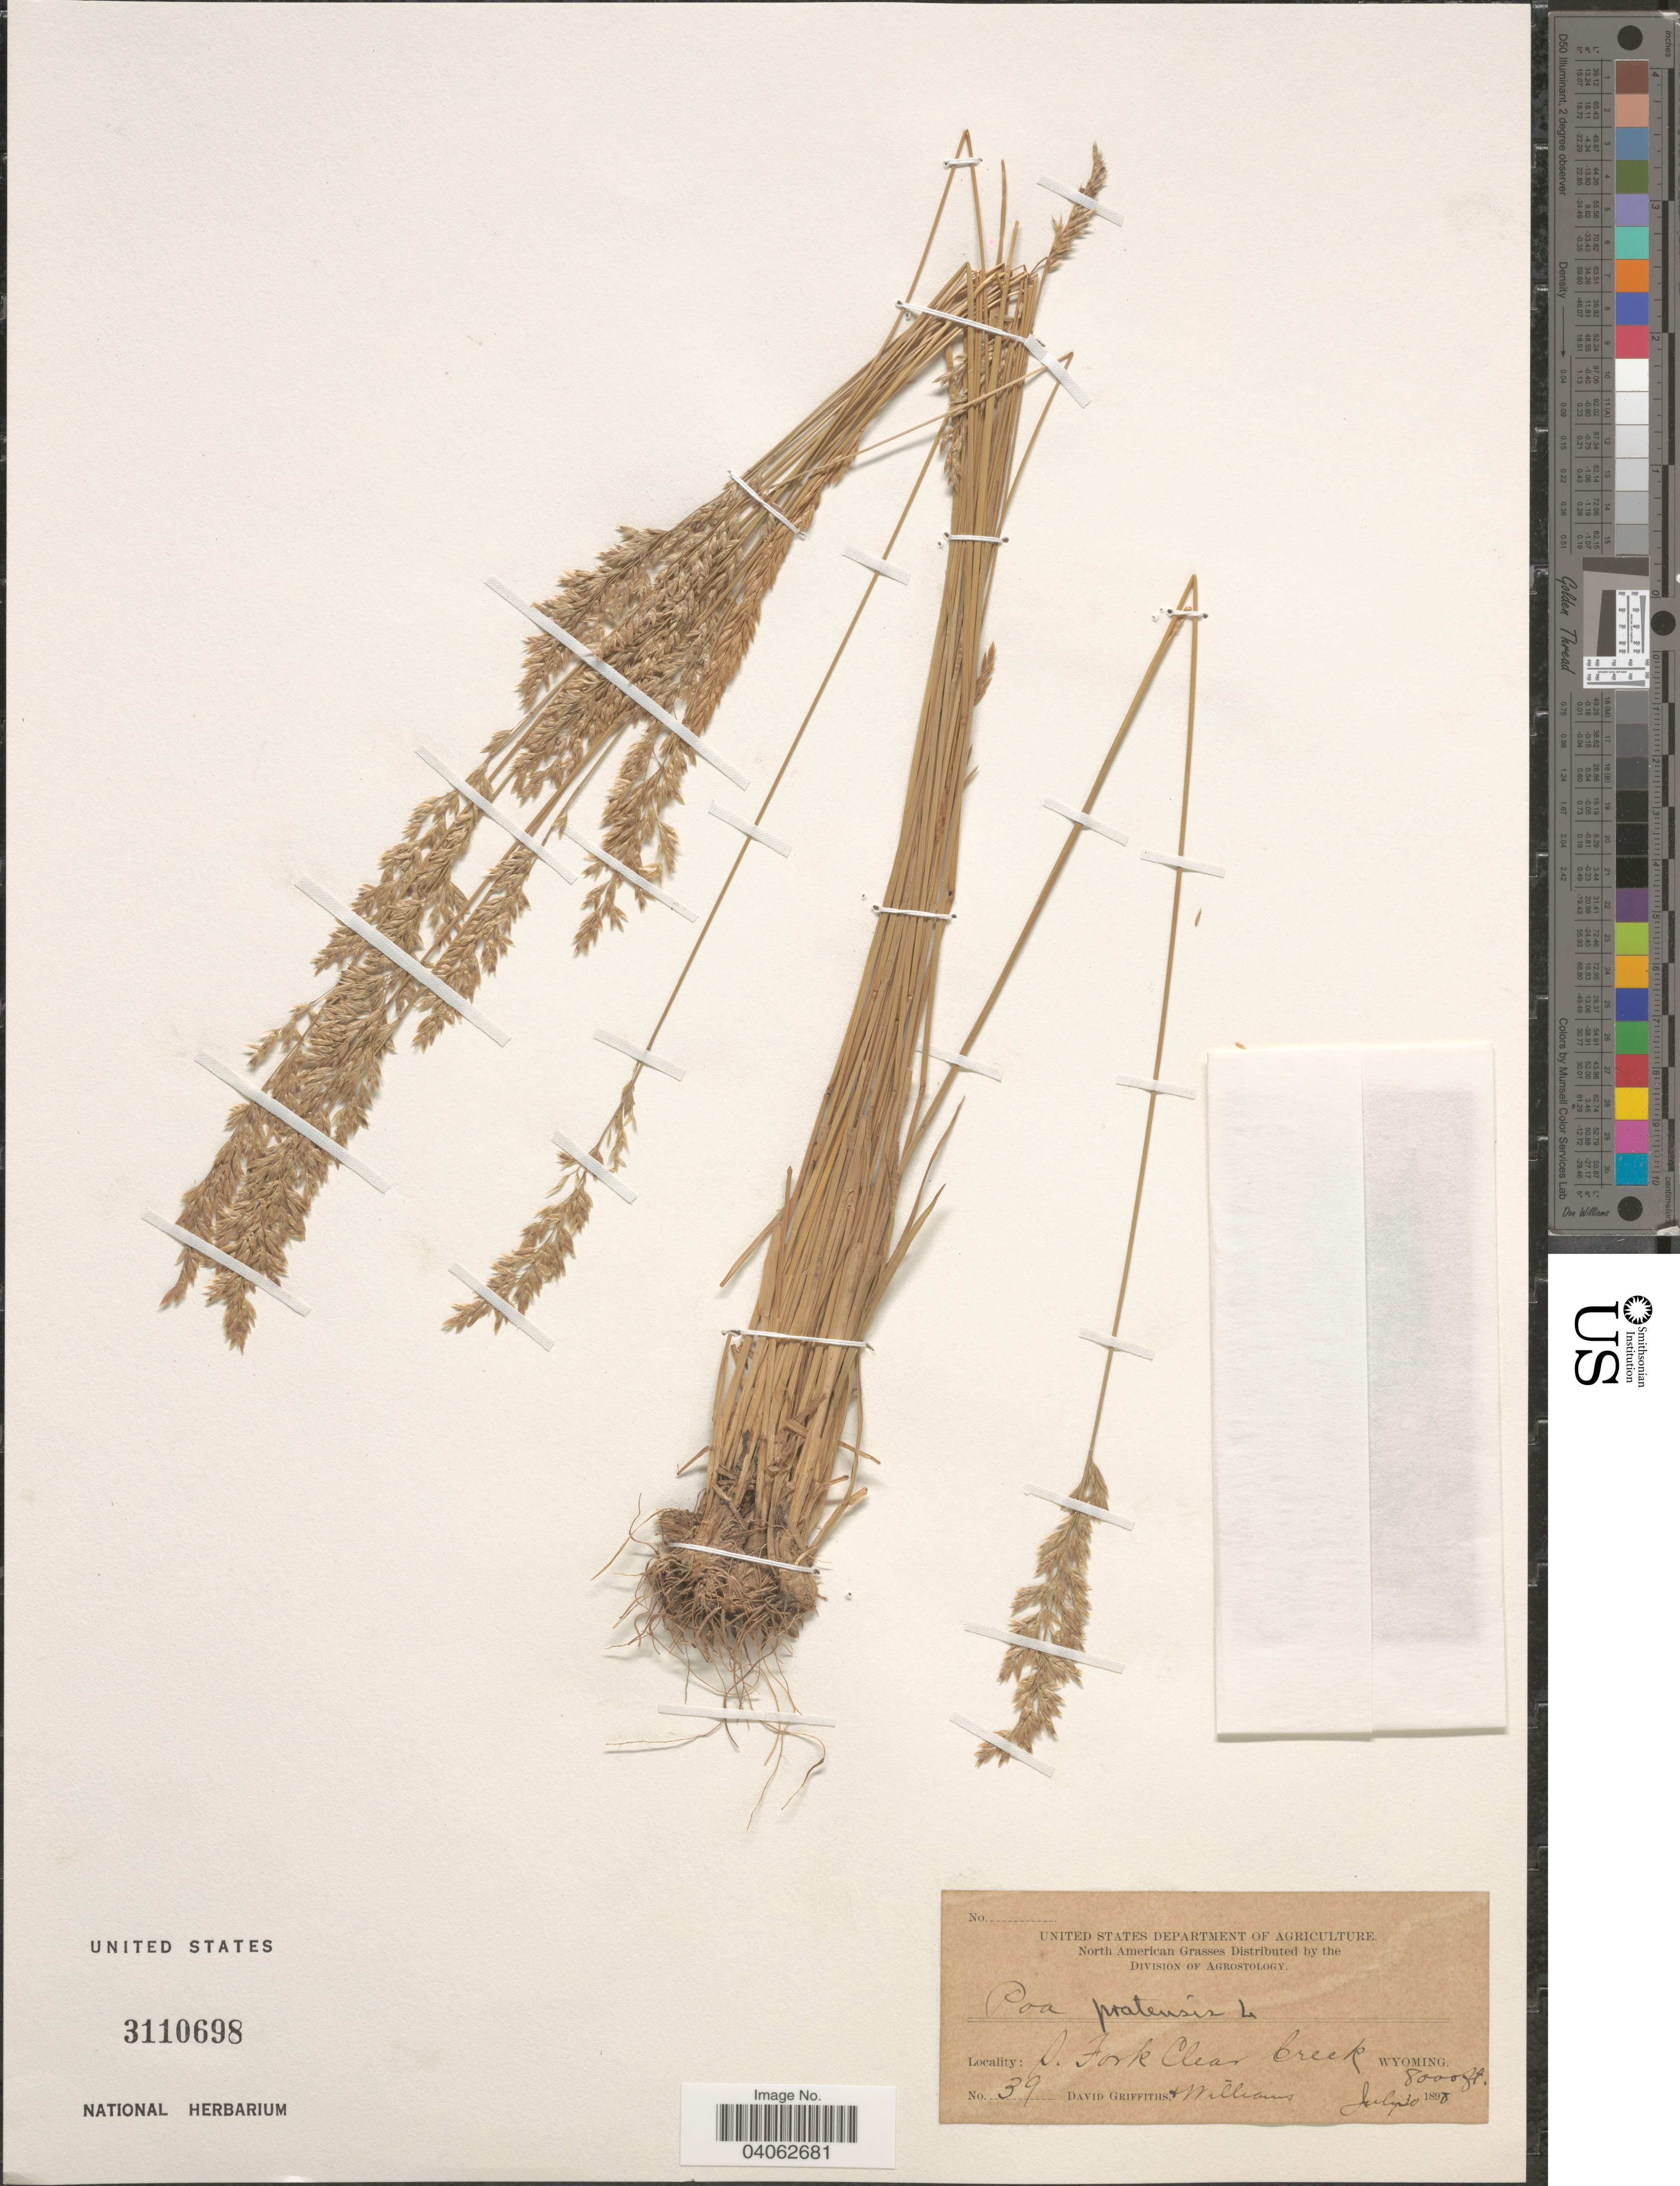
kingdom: Plantae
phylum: Tracheophyta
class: Liliopsida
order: Poales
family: Poaceae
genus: Poa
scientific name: Poa pratensis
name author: L.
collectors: D. Griffiths & -- Williams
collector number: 39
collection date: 1898-07-30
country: United States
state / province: Wyoming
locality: S. Fork Clear Creek.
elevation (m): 2438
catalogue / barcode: US 3110698